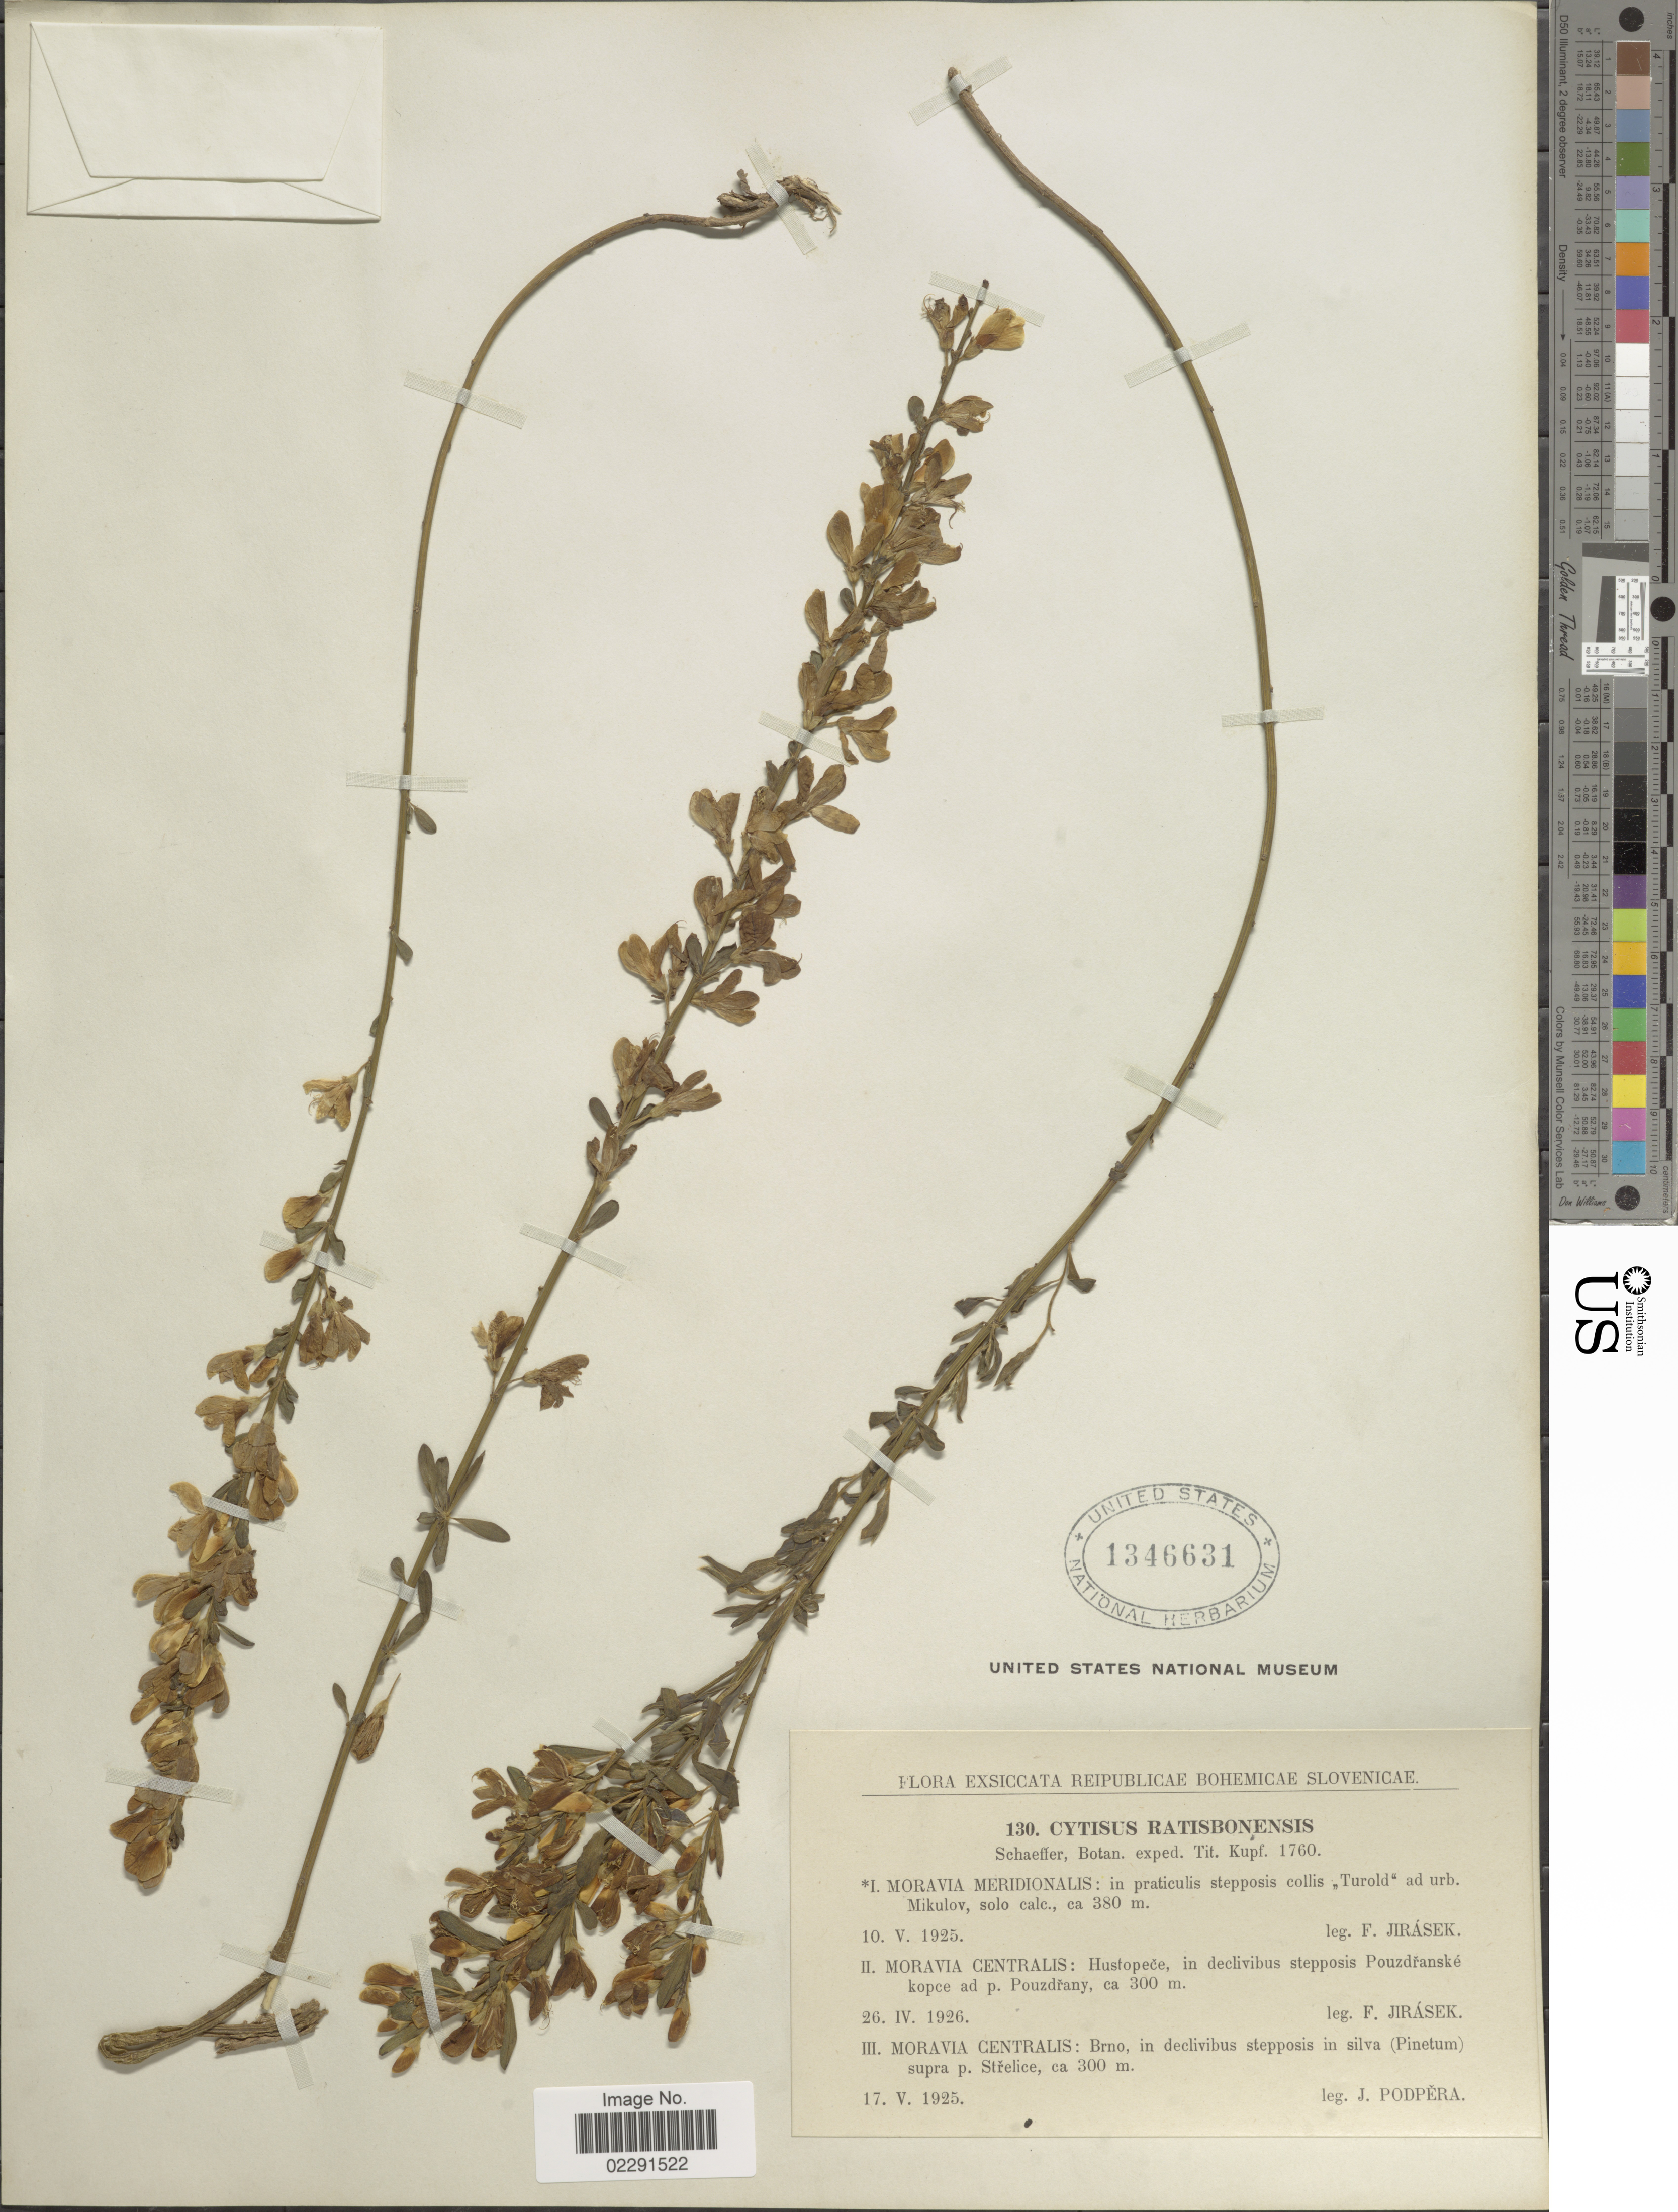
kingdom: Plantae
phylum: Tracheophyta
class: Magnoliopsida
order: Fabales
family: Fabaceae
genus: Cytisus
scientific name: Cytisus ratisbonensis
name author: Schaeff.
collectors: F. Jirasek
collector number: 130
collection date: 1925-05-10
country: Czechia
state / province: Moravian-Silesian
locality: Moravia meridionalis: in practiculis stepposis collis Turold: ad urb. Mikulov.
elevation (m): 380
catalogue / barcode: US 1346631